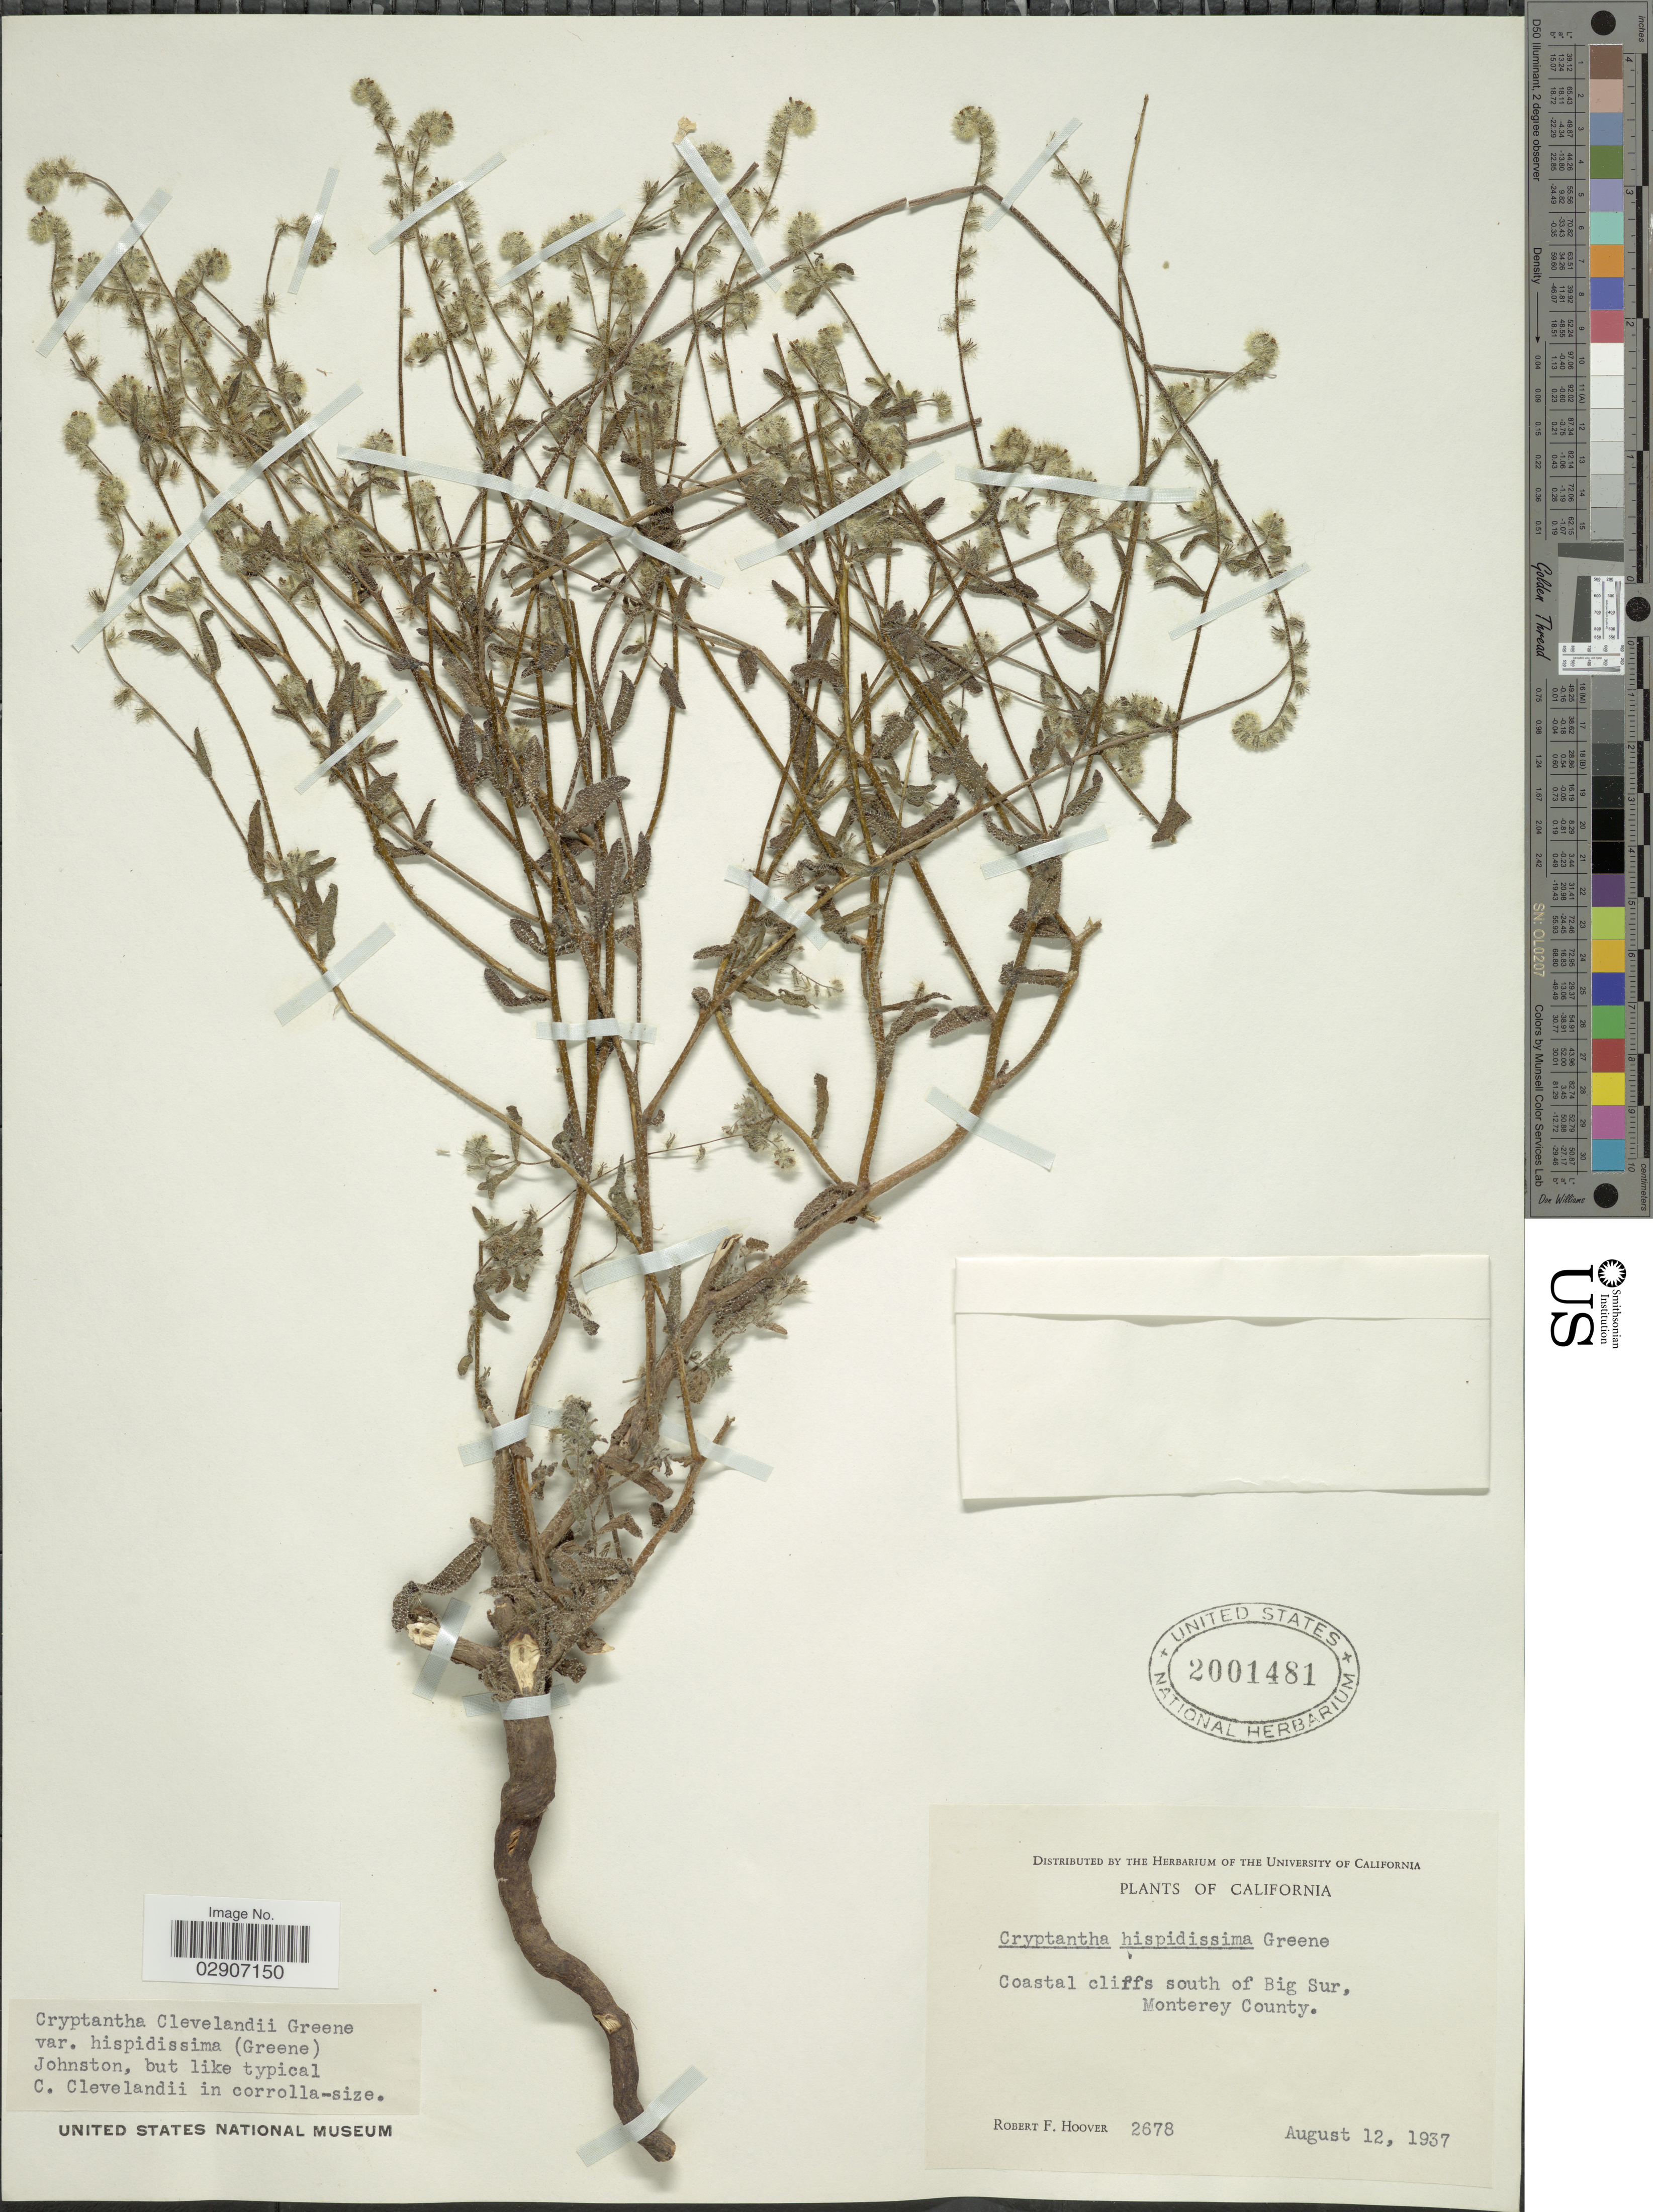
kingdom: Plantae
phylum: Tracheophyta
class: Magnoliopsida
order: Boraginales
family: Boraginaceae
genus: Cryptantha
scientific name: Cryptantha clevelandii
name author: Greene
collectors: R. F. Hoover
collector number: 2678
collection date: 1937-08-12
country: United States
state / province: California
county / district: Monterey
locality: Coastal cliffs south of Big Sur, Monterey County.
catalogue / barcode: US 2001481